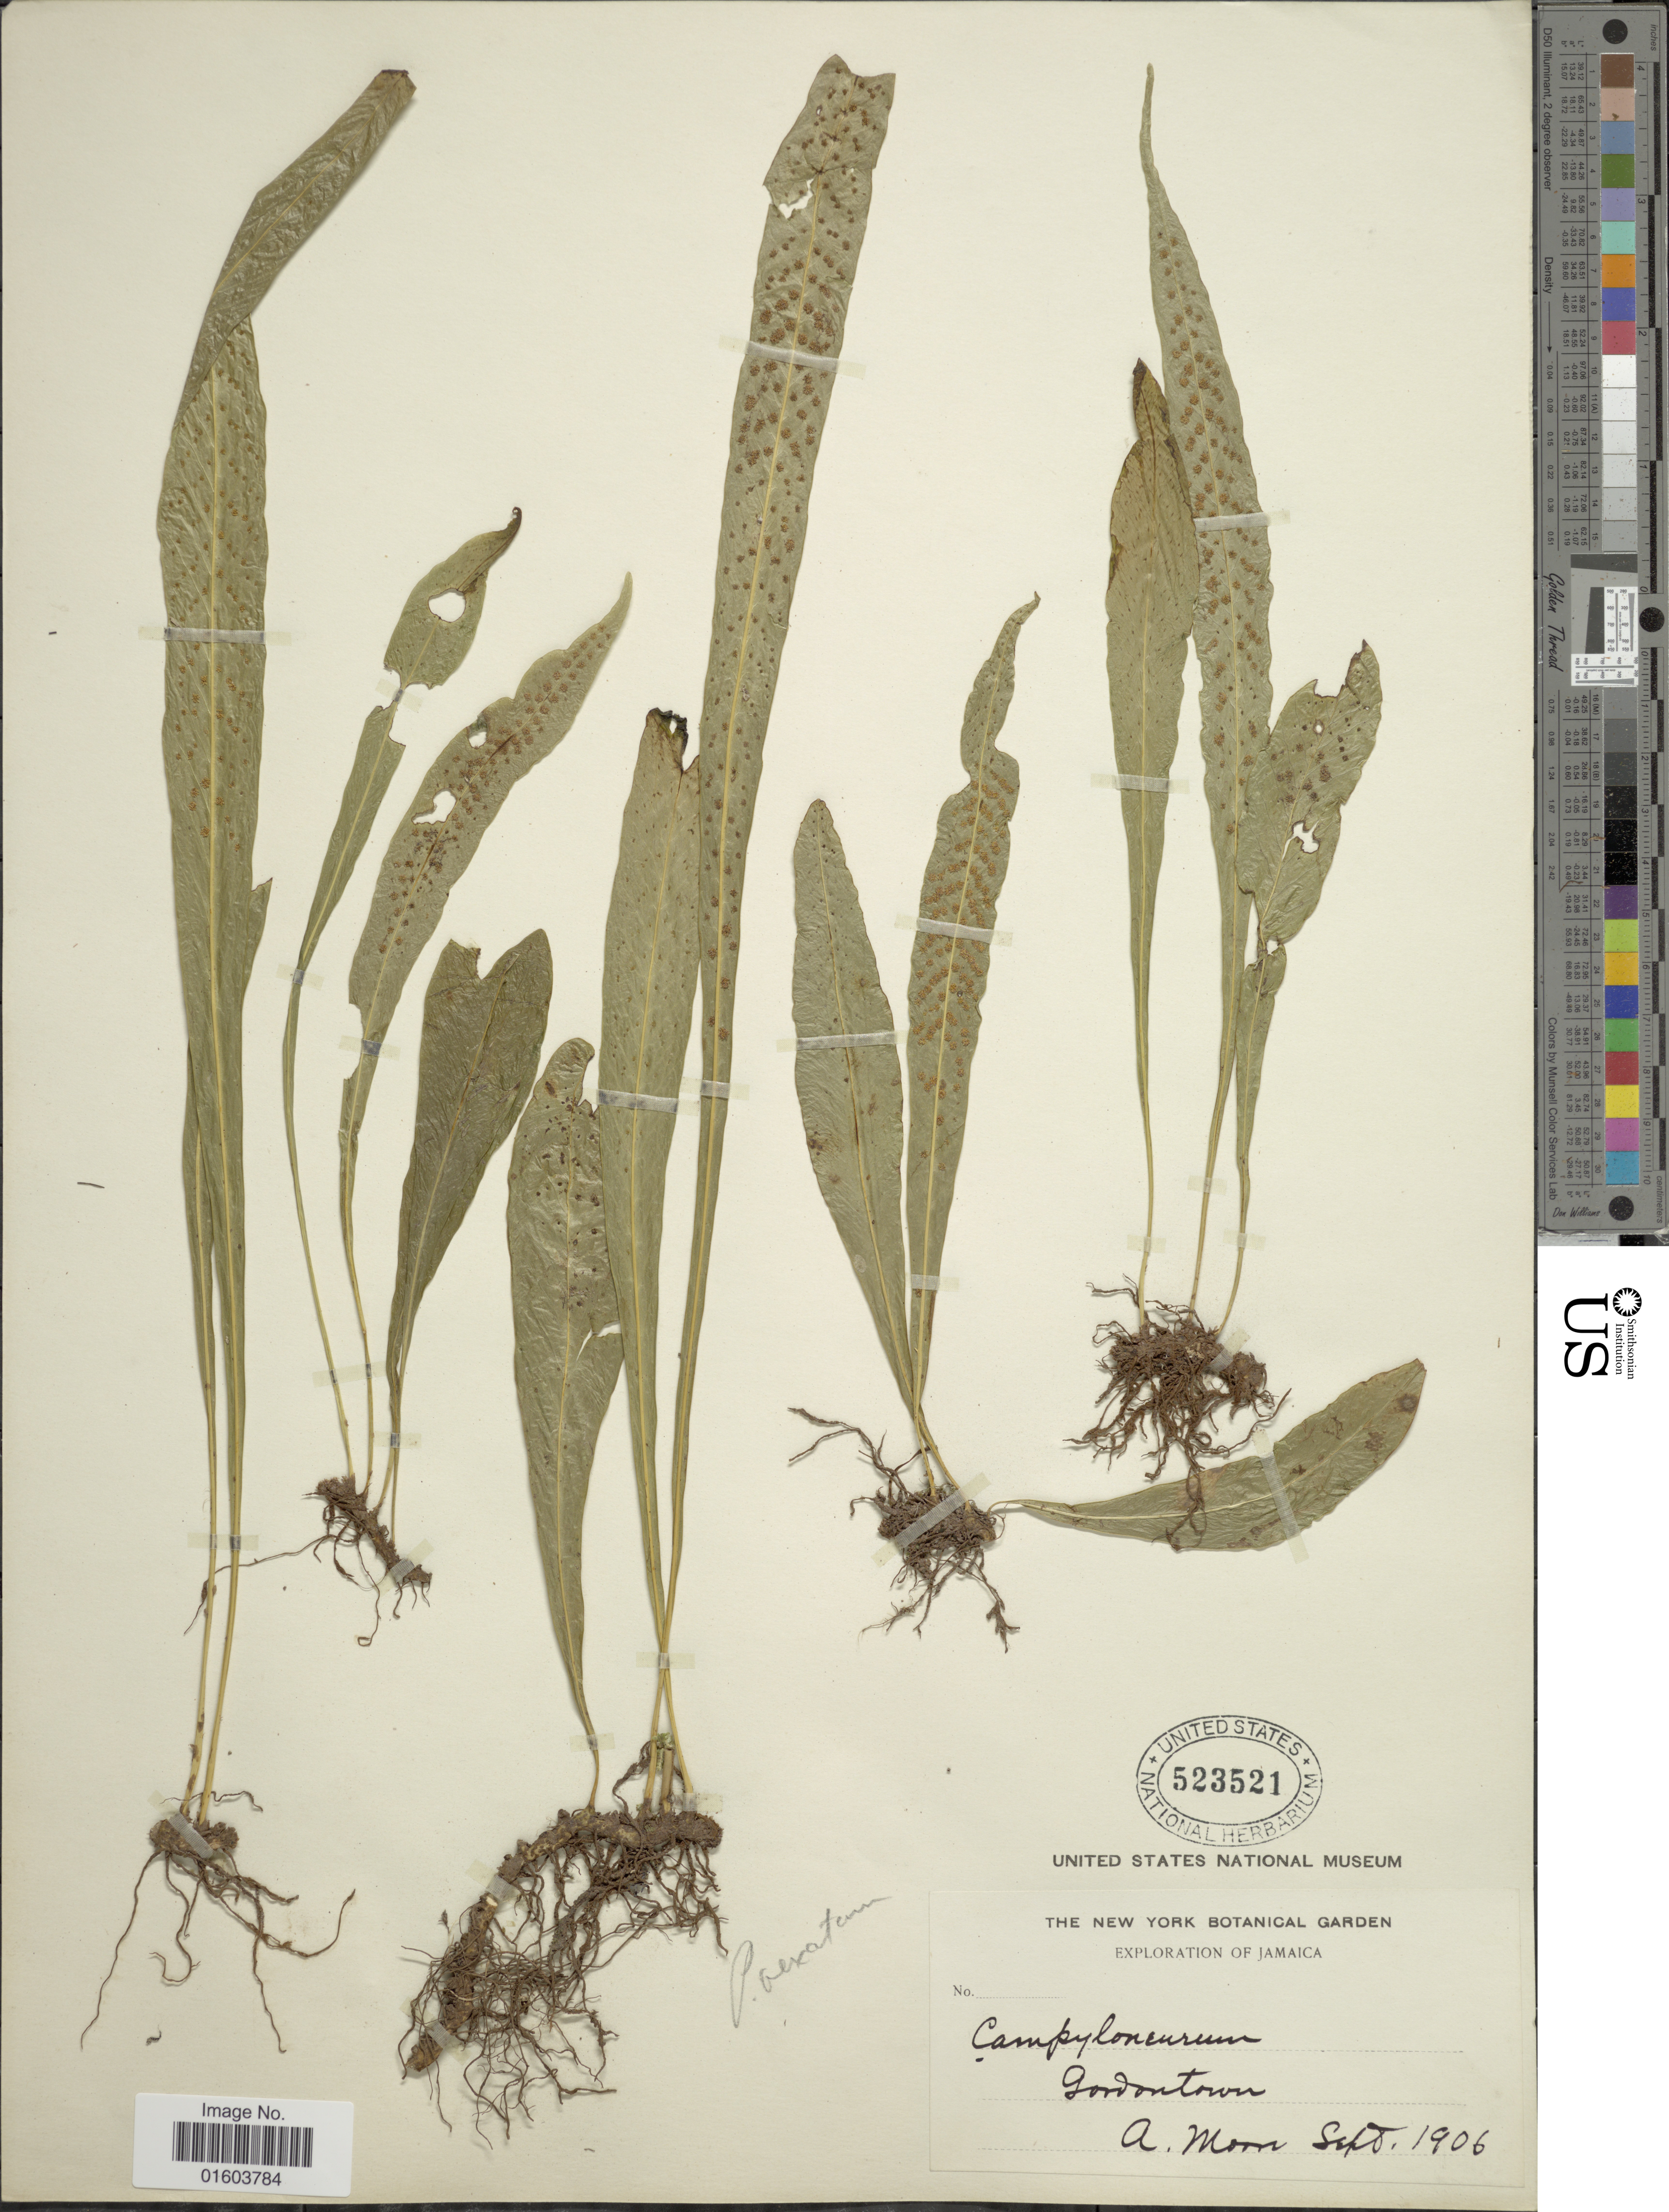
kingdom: Plantae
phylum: Tracheophyta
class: Polypodiopsida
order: Polypodiales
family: Polypodiaceae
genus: Campyloneurum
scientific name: Campyloneurum vexatum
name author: Ching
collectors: A. Moon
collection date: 1906-09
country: Jamaica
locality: Gordontown, Jamaica.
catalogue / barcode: US 523521